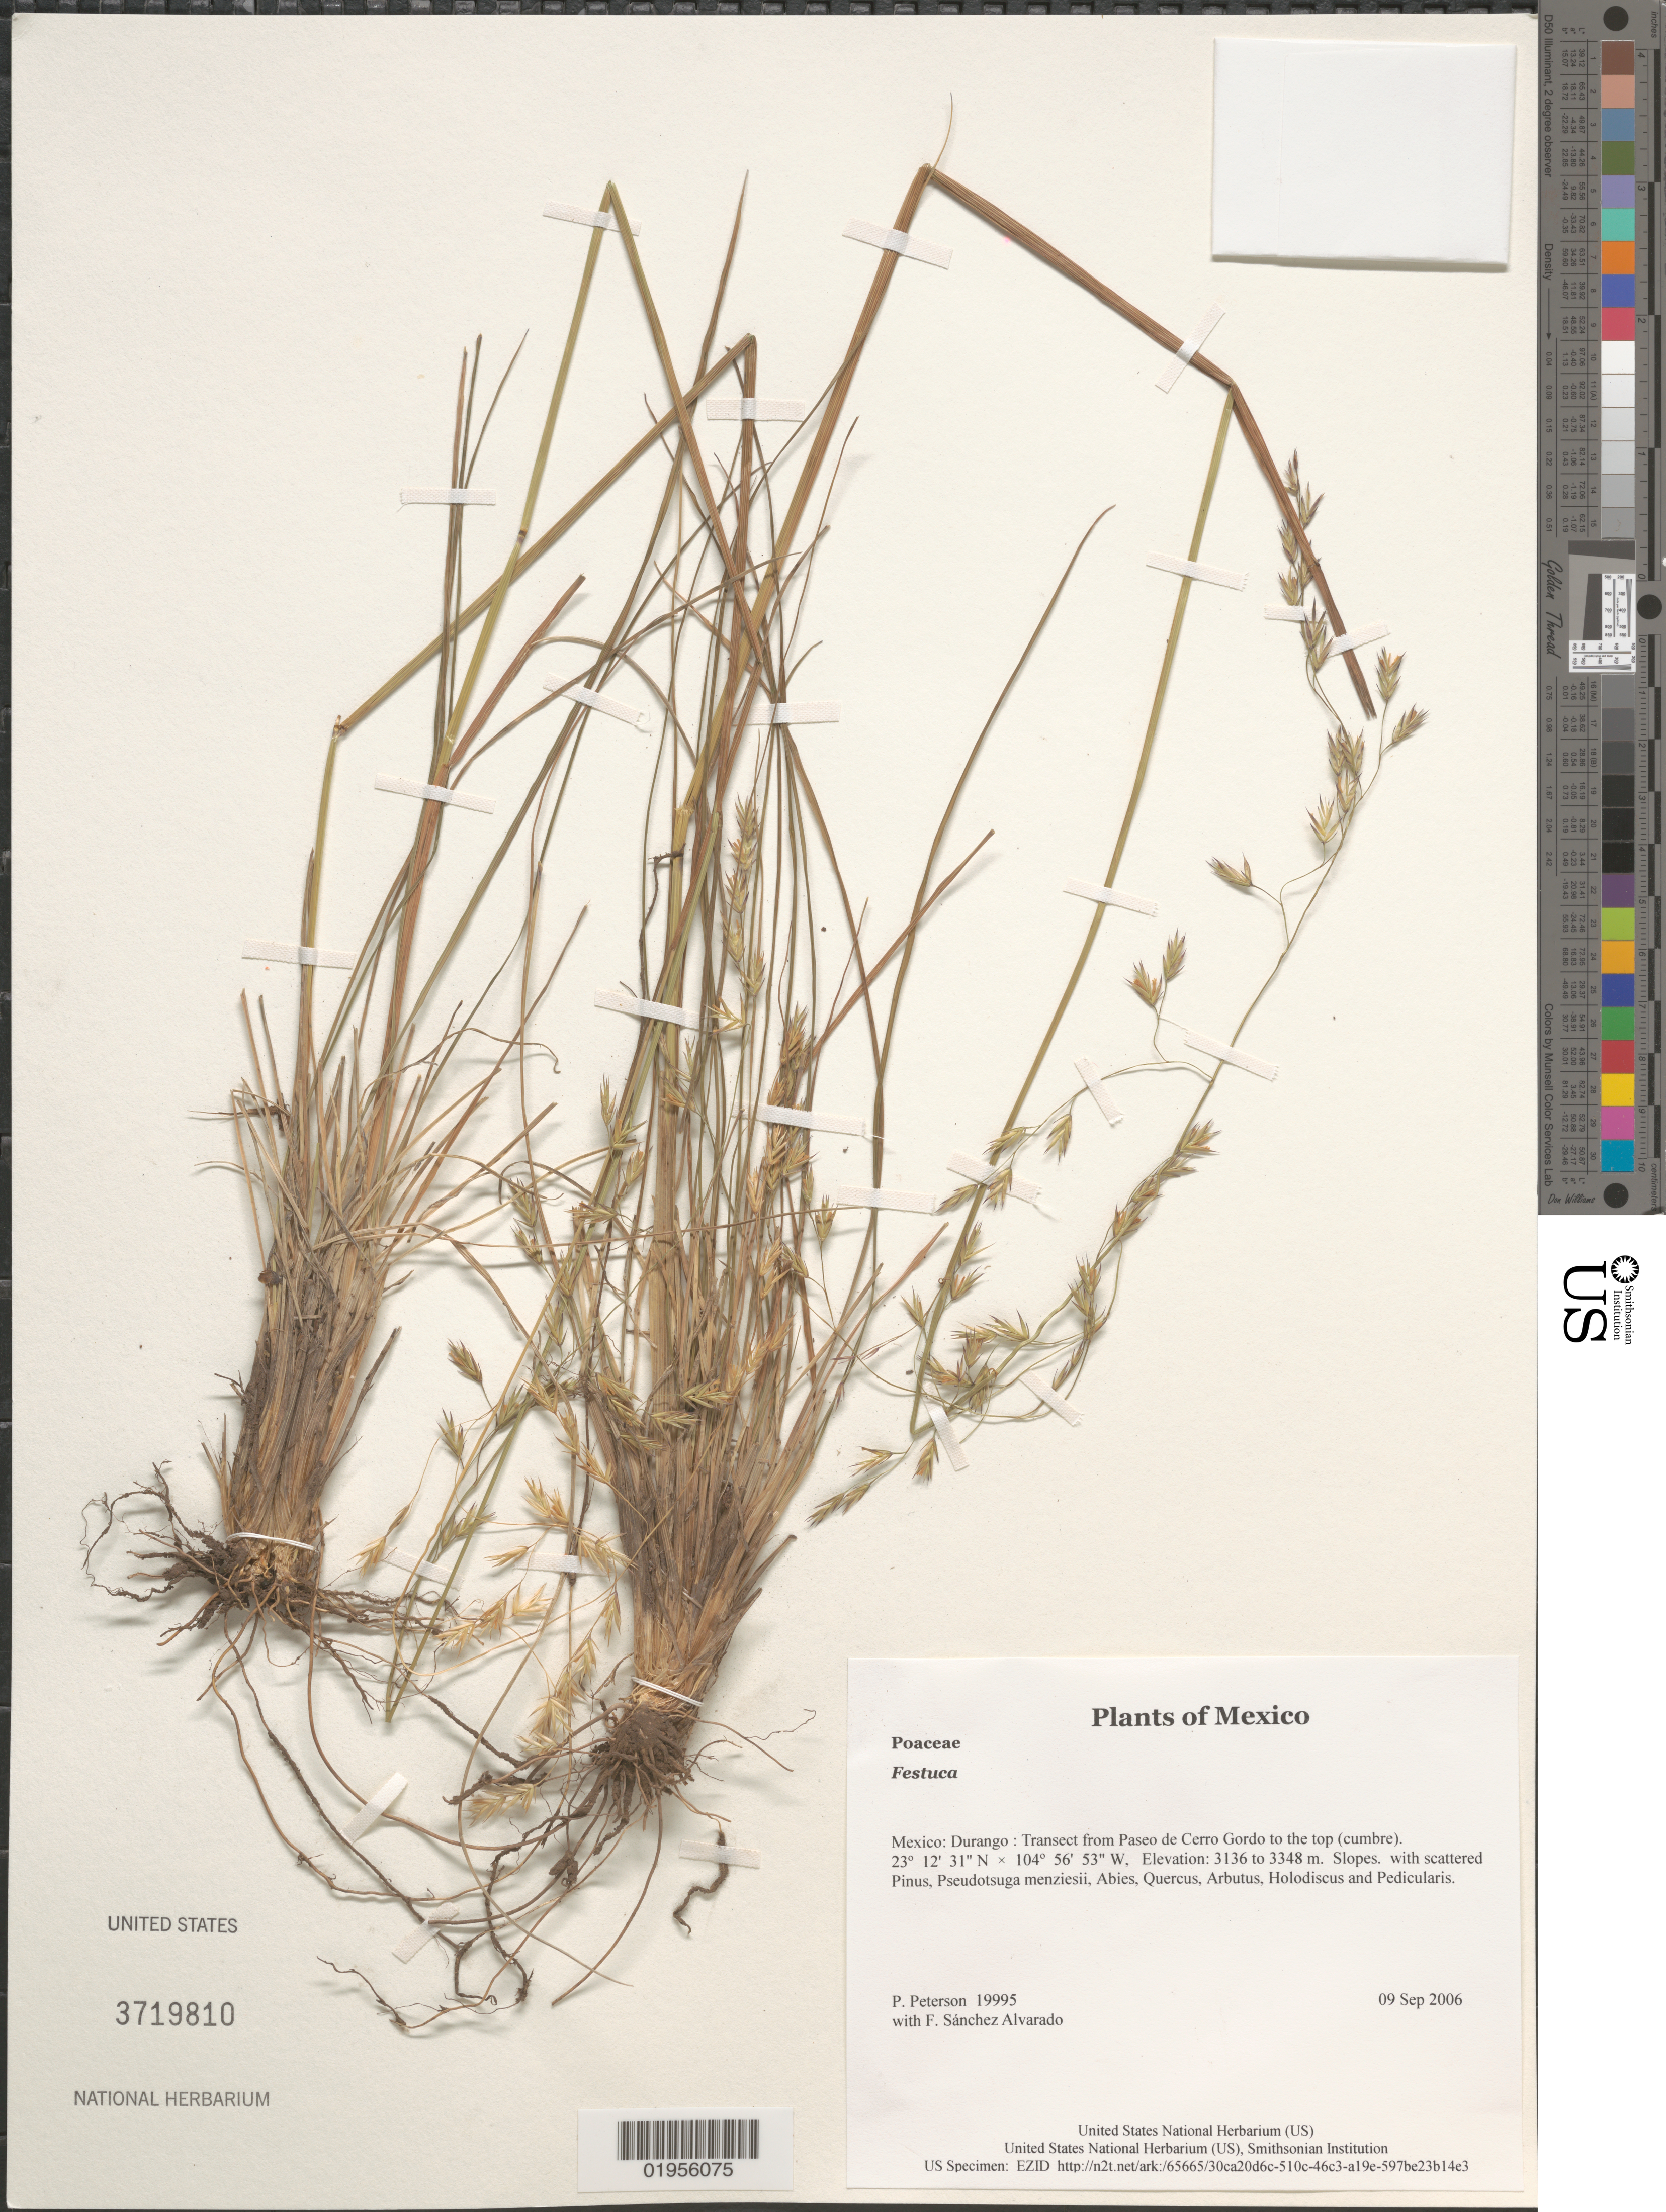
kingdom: Plantae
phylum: Tracheophyta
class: Liliopsida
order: Poales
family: Poaceae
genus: Festuca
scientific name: Festuca sp.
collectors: P. M. Peterson & F. Sánchez Alvarado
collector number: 19995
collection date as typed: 09 Sep 2006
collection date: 2006-09-09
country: Mexico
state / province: Durango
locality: Transect from Paseo de Cerro Gordo to the top (cumbre).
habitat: Slopes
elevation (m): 3136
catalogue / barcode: US 3719810